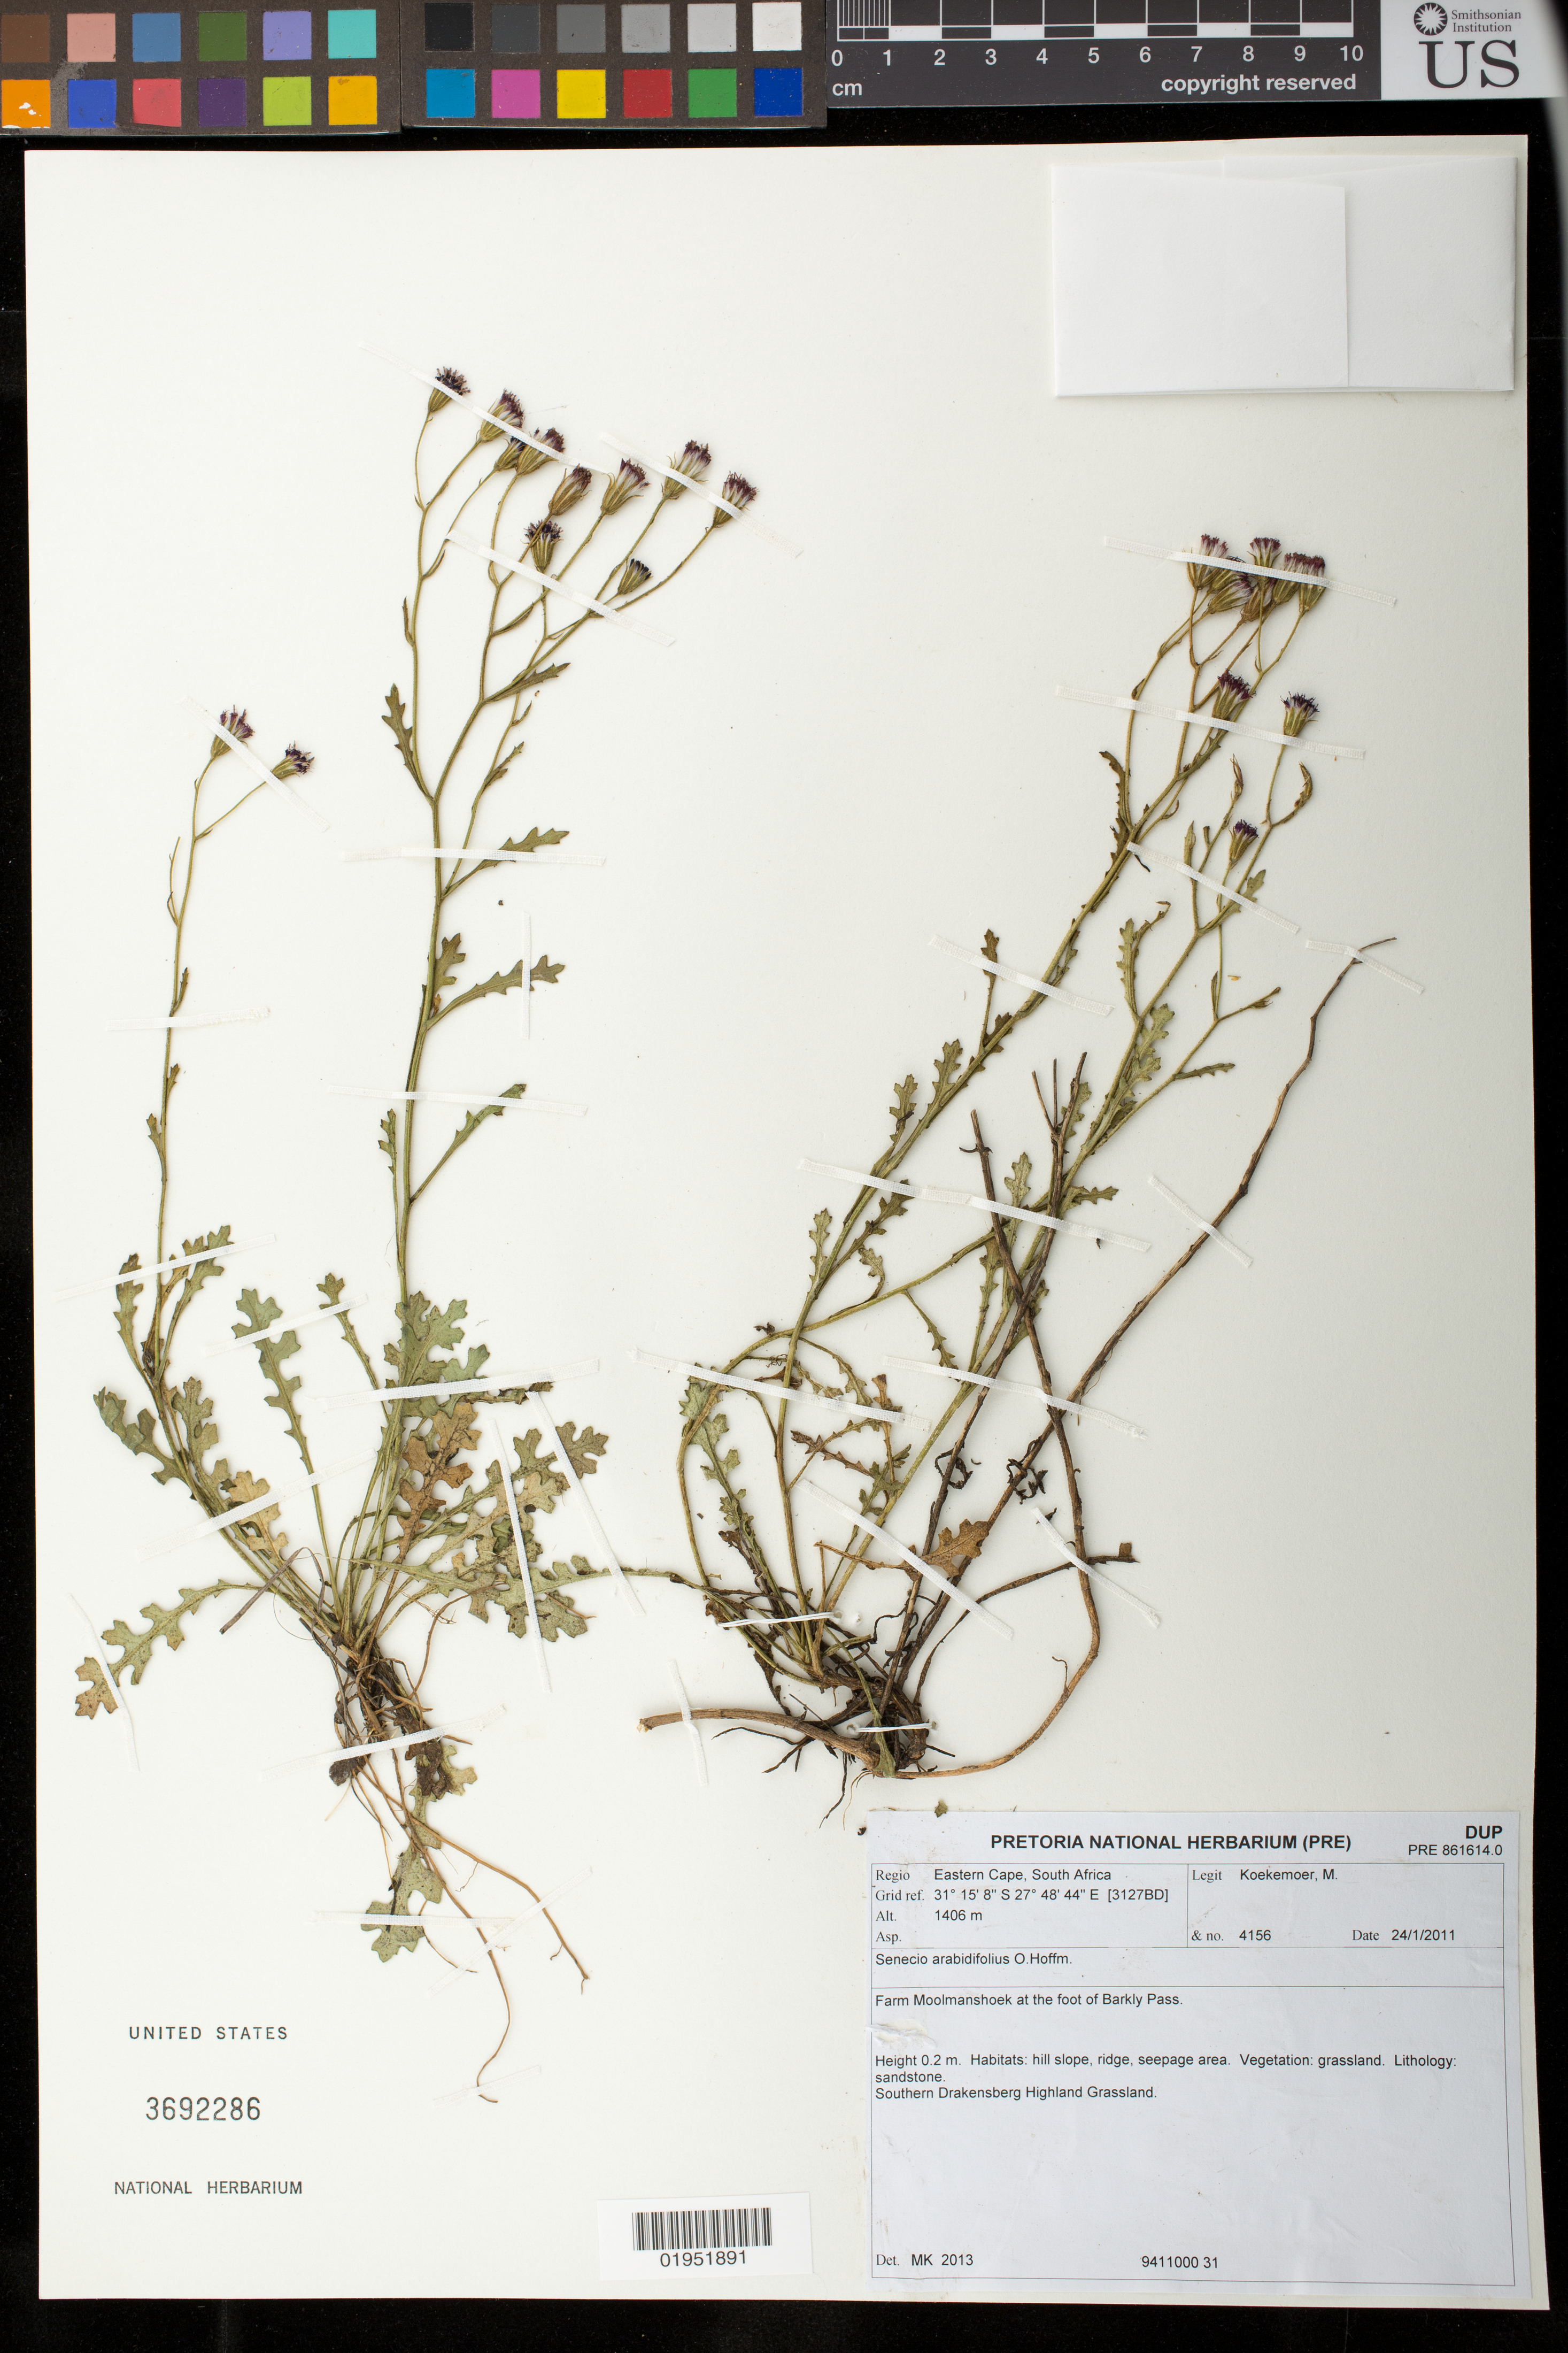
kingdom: Plantae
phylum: Tracheophyta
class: Magnoliopsida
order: Asterales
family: Asteraceae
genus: Senecio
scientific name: Senecio arabidifolius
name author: O. Hoffm.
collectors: M. Koekemoer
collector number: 4156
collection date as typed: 24 Jan 2011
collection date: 2011-01-24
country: South Africa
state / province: Eastern Cape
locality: Between Kei River ferry crossing and Gxara and Centane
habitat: Southern Drakensberg Highland Grassland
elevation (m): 198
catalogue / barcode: US 3692286